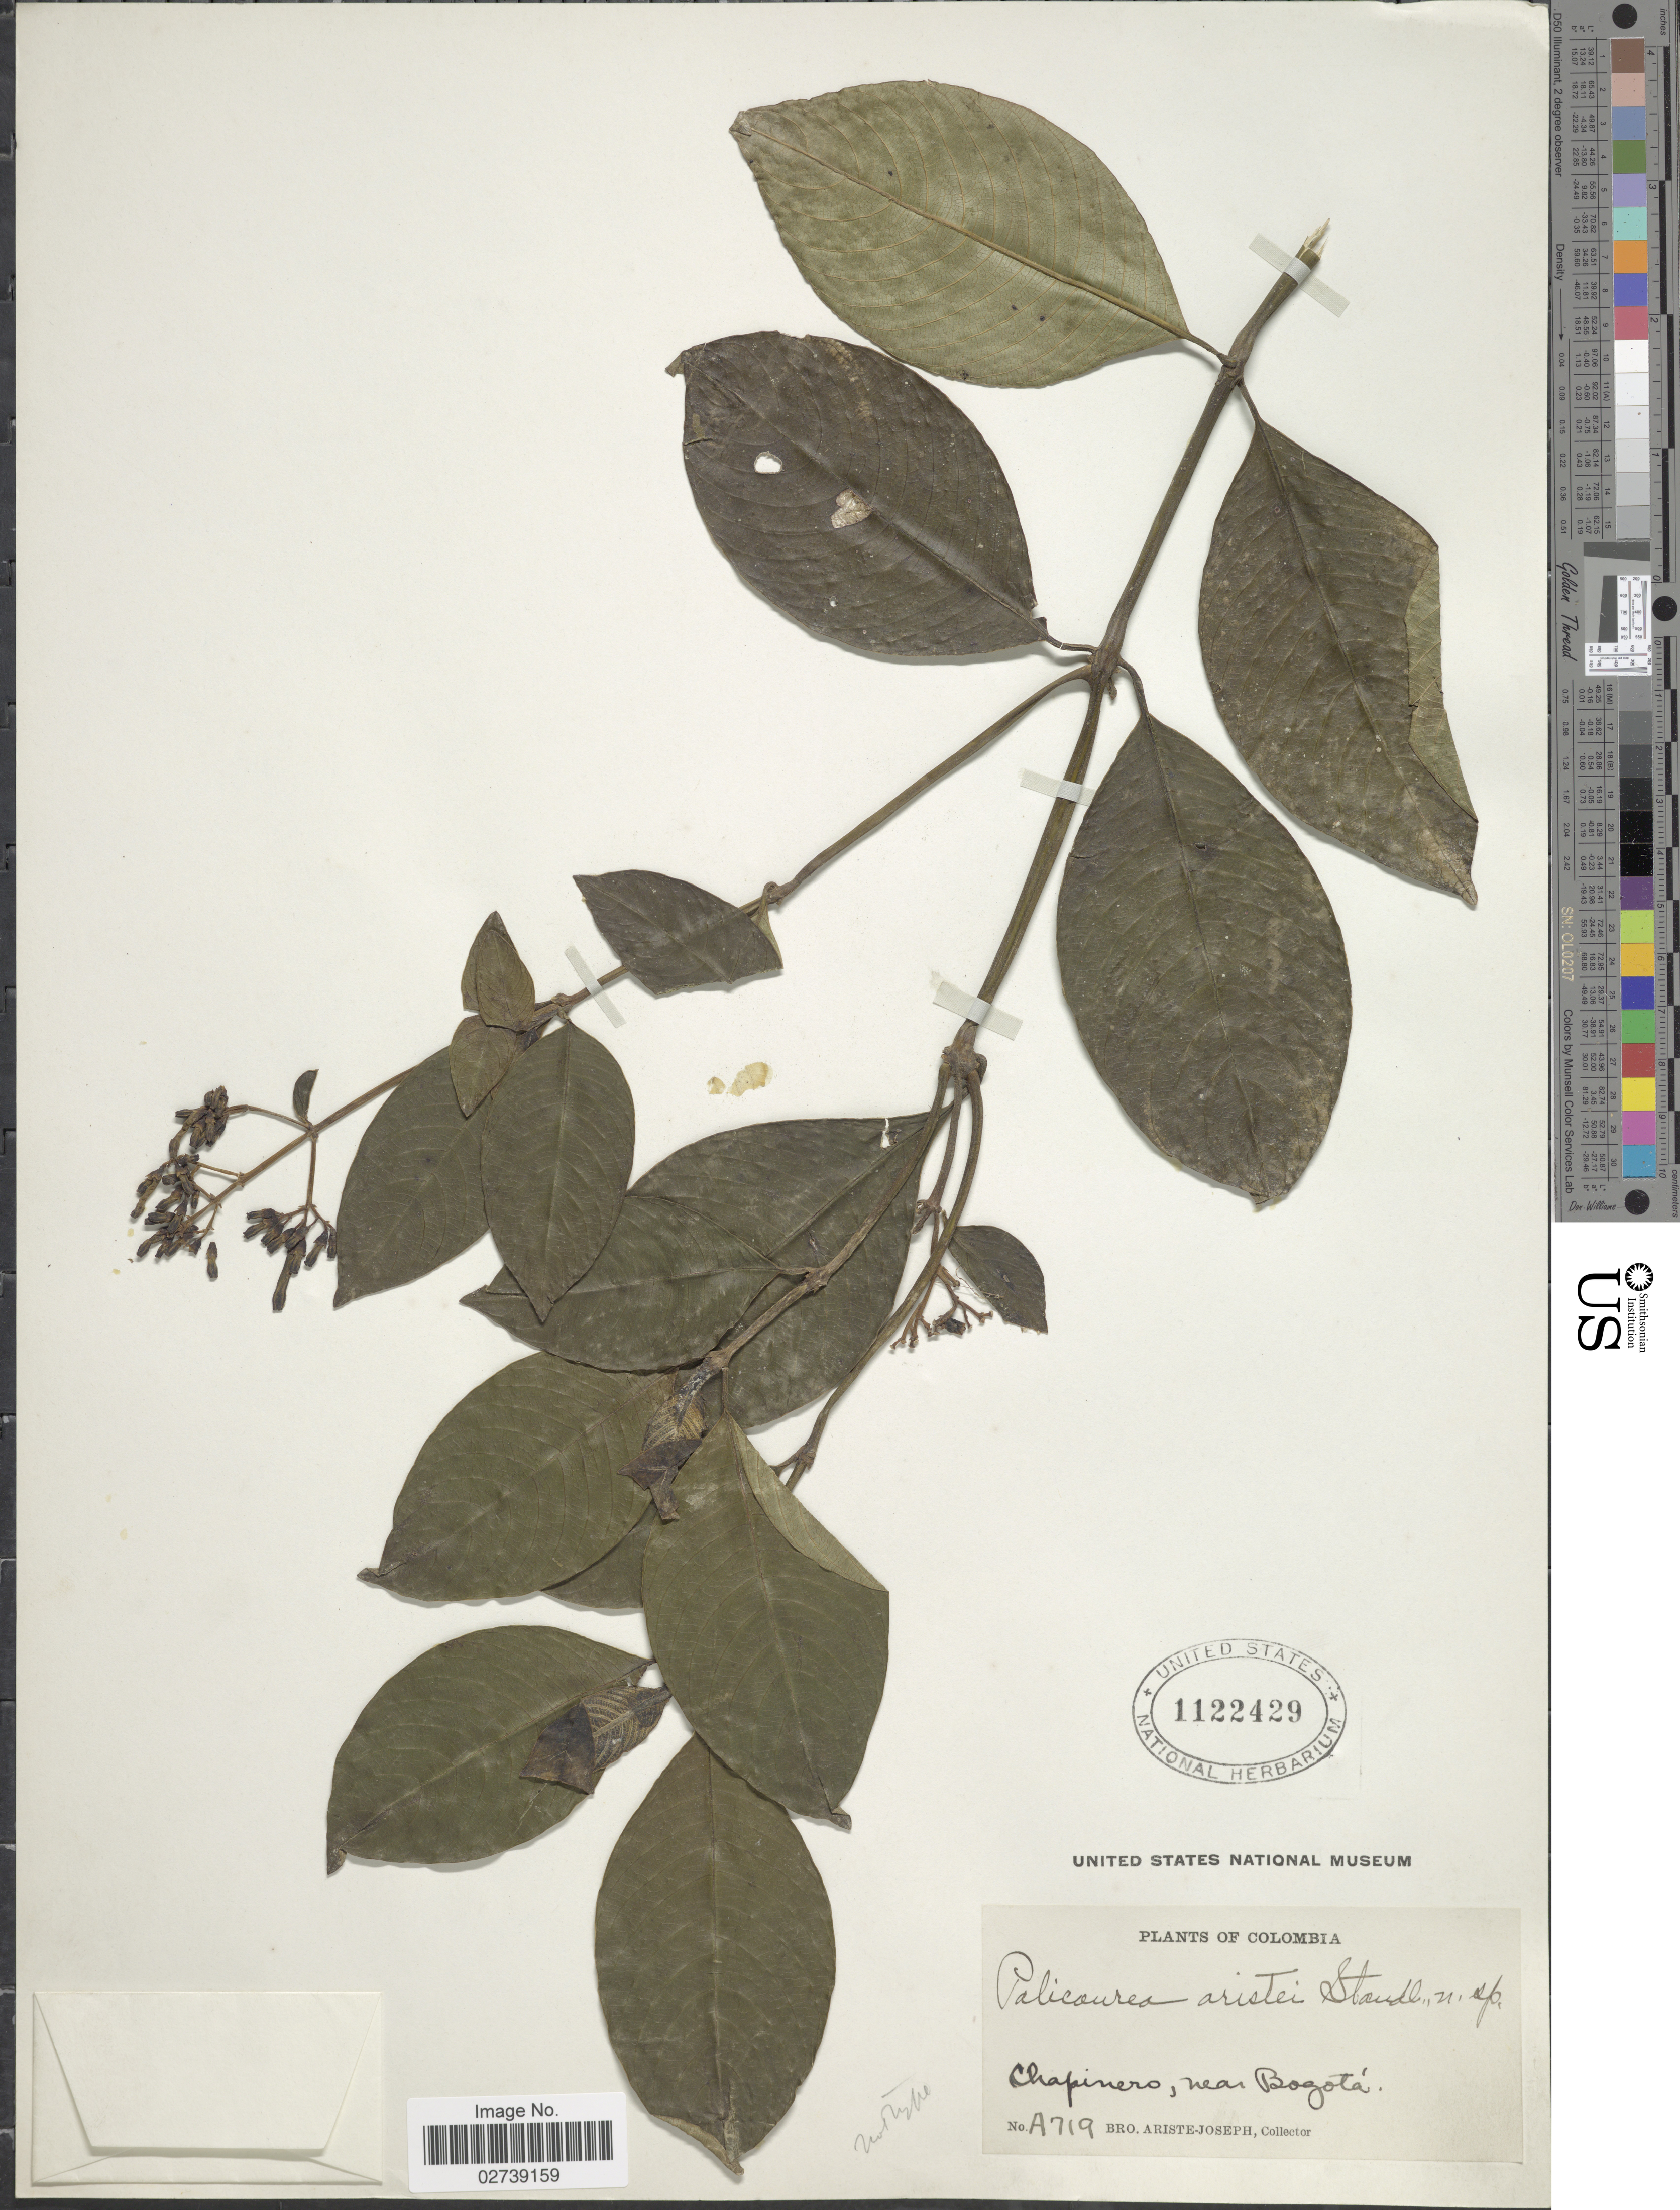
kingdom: Plantae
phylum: Tracheophyta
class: Magnoliopsida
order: Gentianales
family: Rubiaceae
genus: Palicourea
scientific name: Palicourea aristei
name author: Standl.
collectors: Bro. Ariste-Joseph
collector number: A719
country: Colombia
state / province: Bogota D.C.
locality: Chapinero, near Bogota.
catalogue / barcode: US 1122429